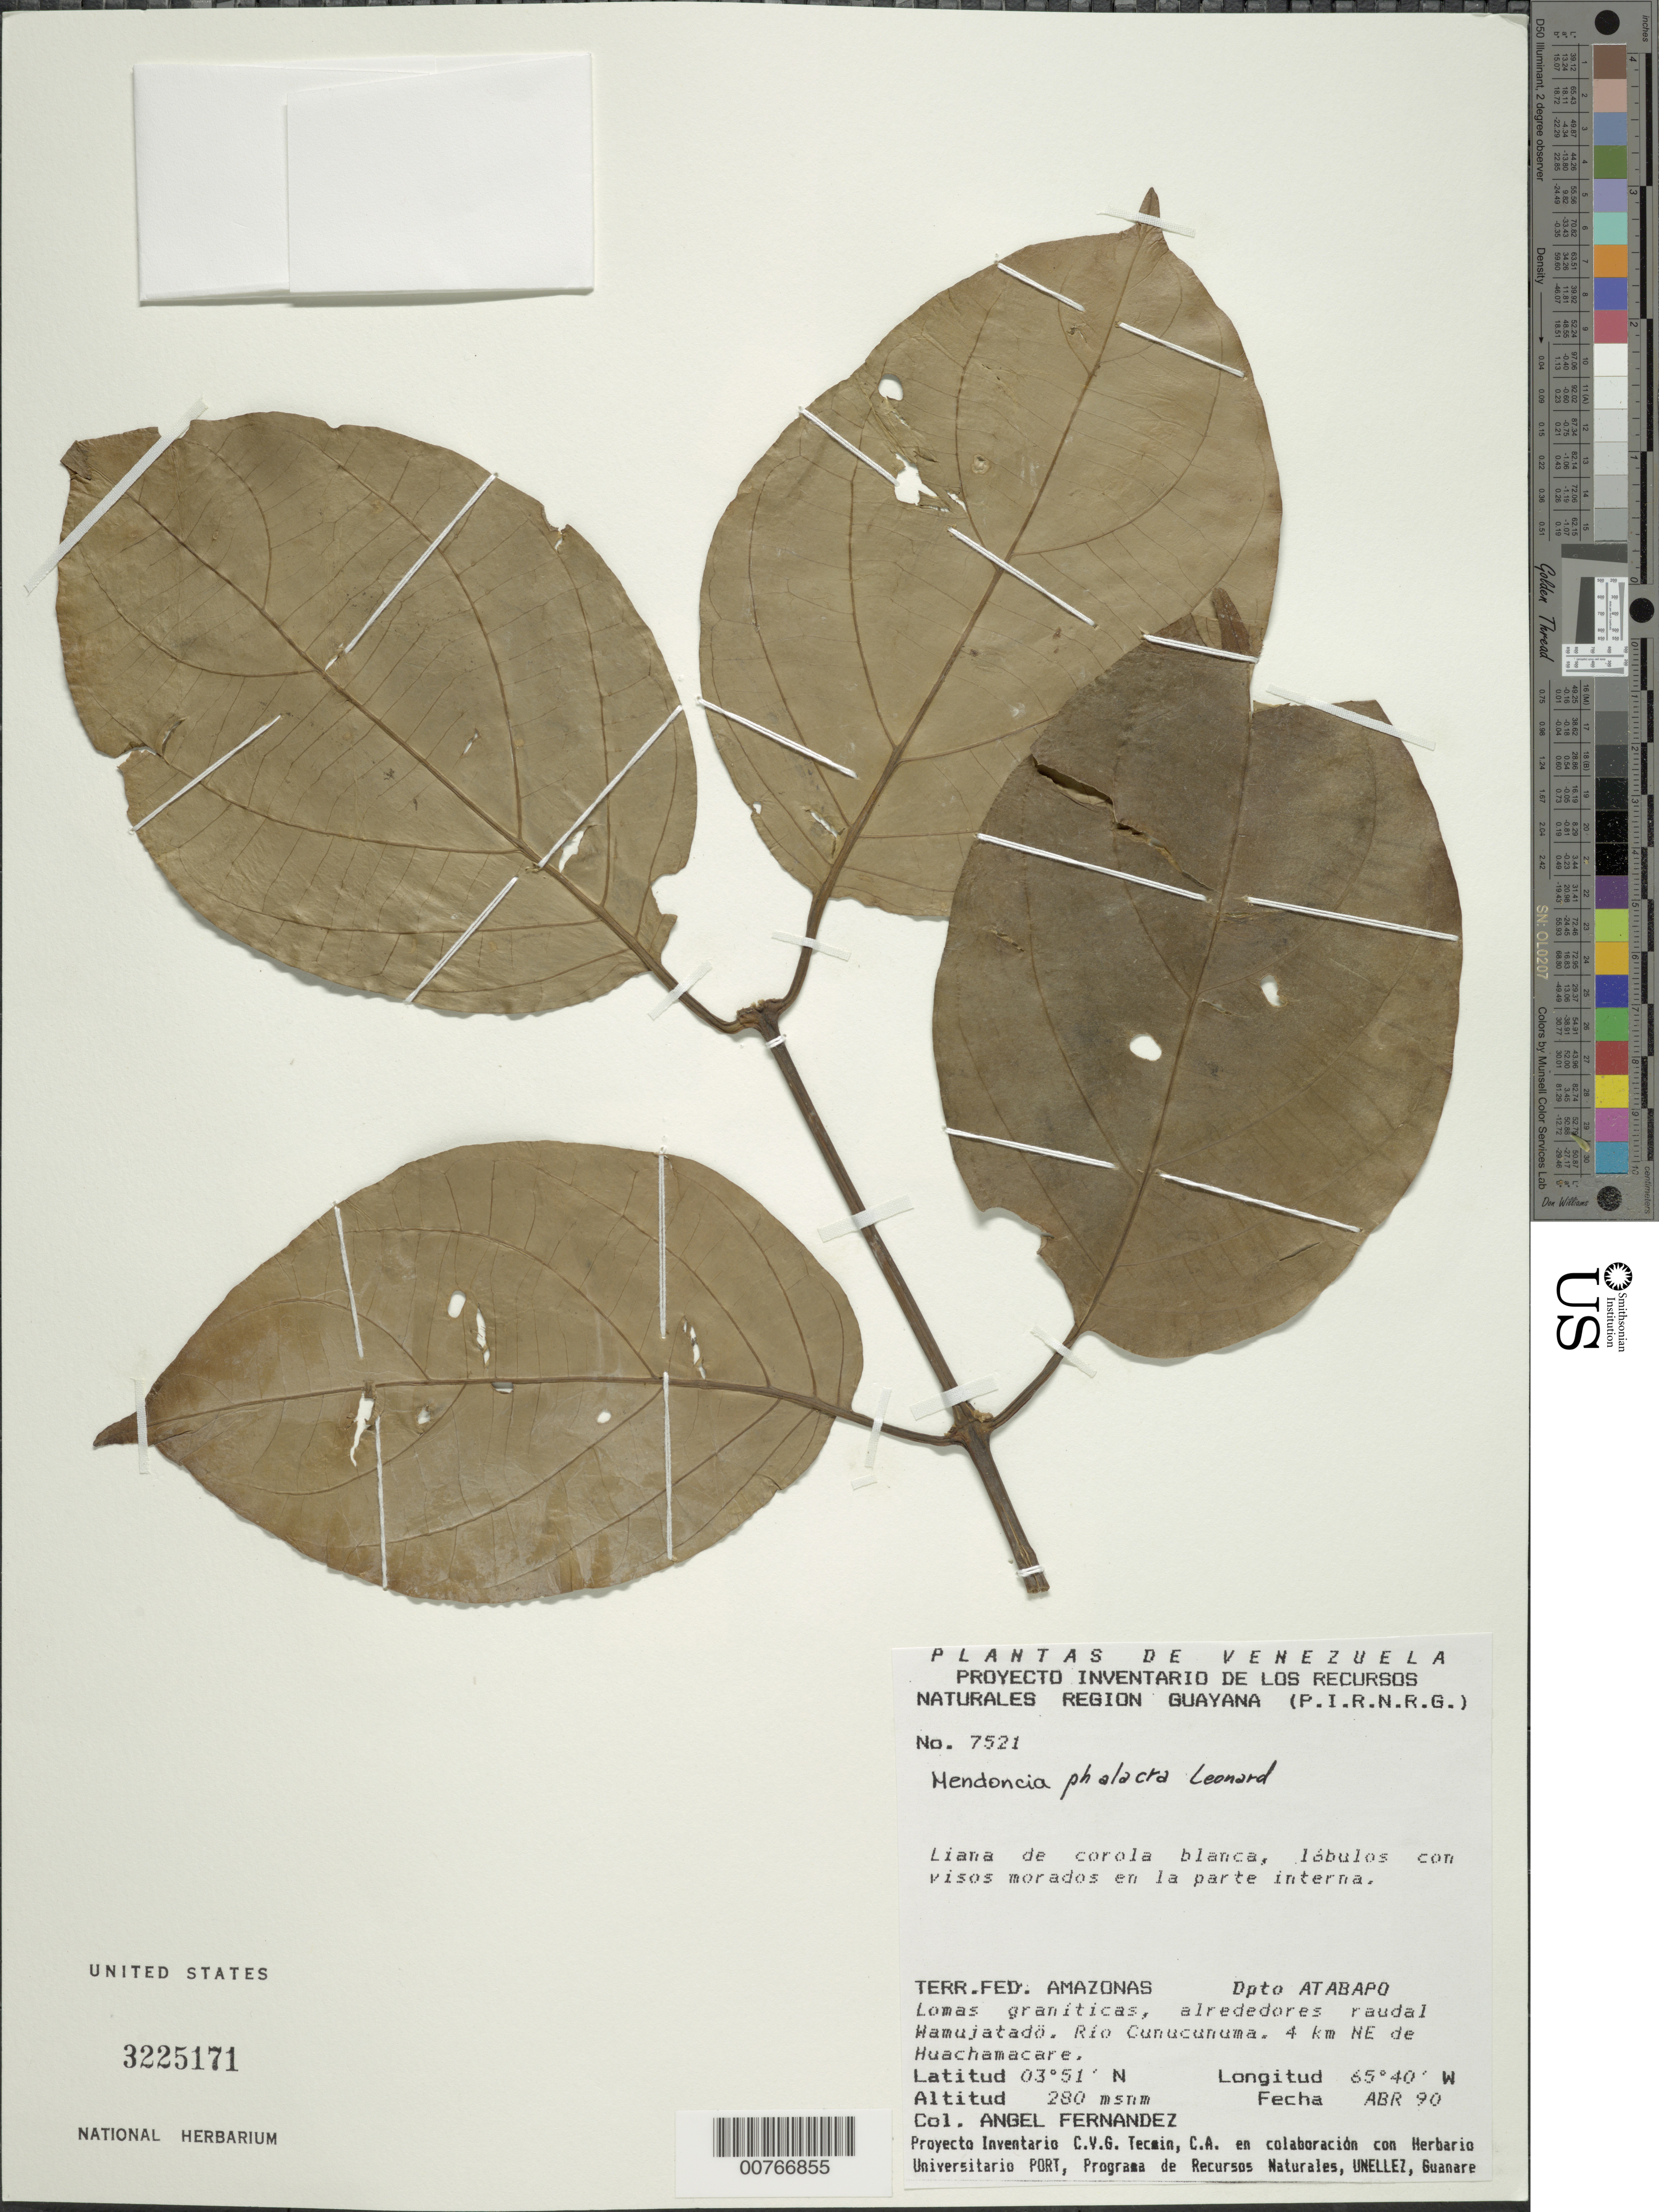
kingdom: Plantae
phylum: Tracheophyta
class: Magnoliopsida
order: Lamiales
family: Acanthaceae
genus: Mendoncia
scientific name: Mendoncia phalacra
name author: Leonard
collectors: Á. Fernández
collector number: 7521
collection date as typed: Transcribed d/m/y: /4/90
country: Venezuela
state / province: Amazonas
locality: Terr. Fed. Amazonas. Dpto Atabapo. Lomas graníticas, alrededores raudal Wamujatadö. Río Cunucunuma, 4 km NE del Huachamacare.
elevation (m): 280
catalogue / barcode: US 3225171